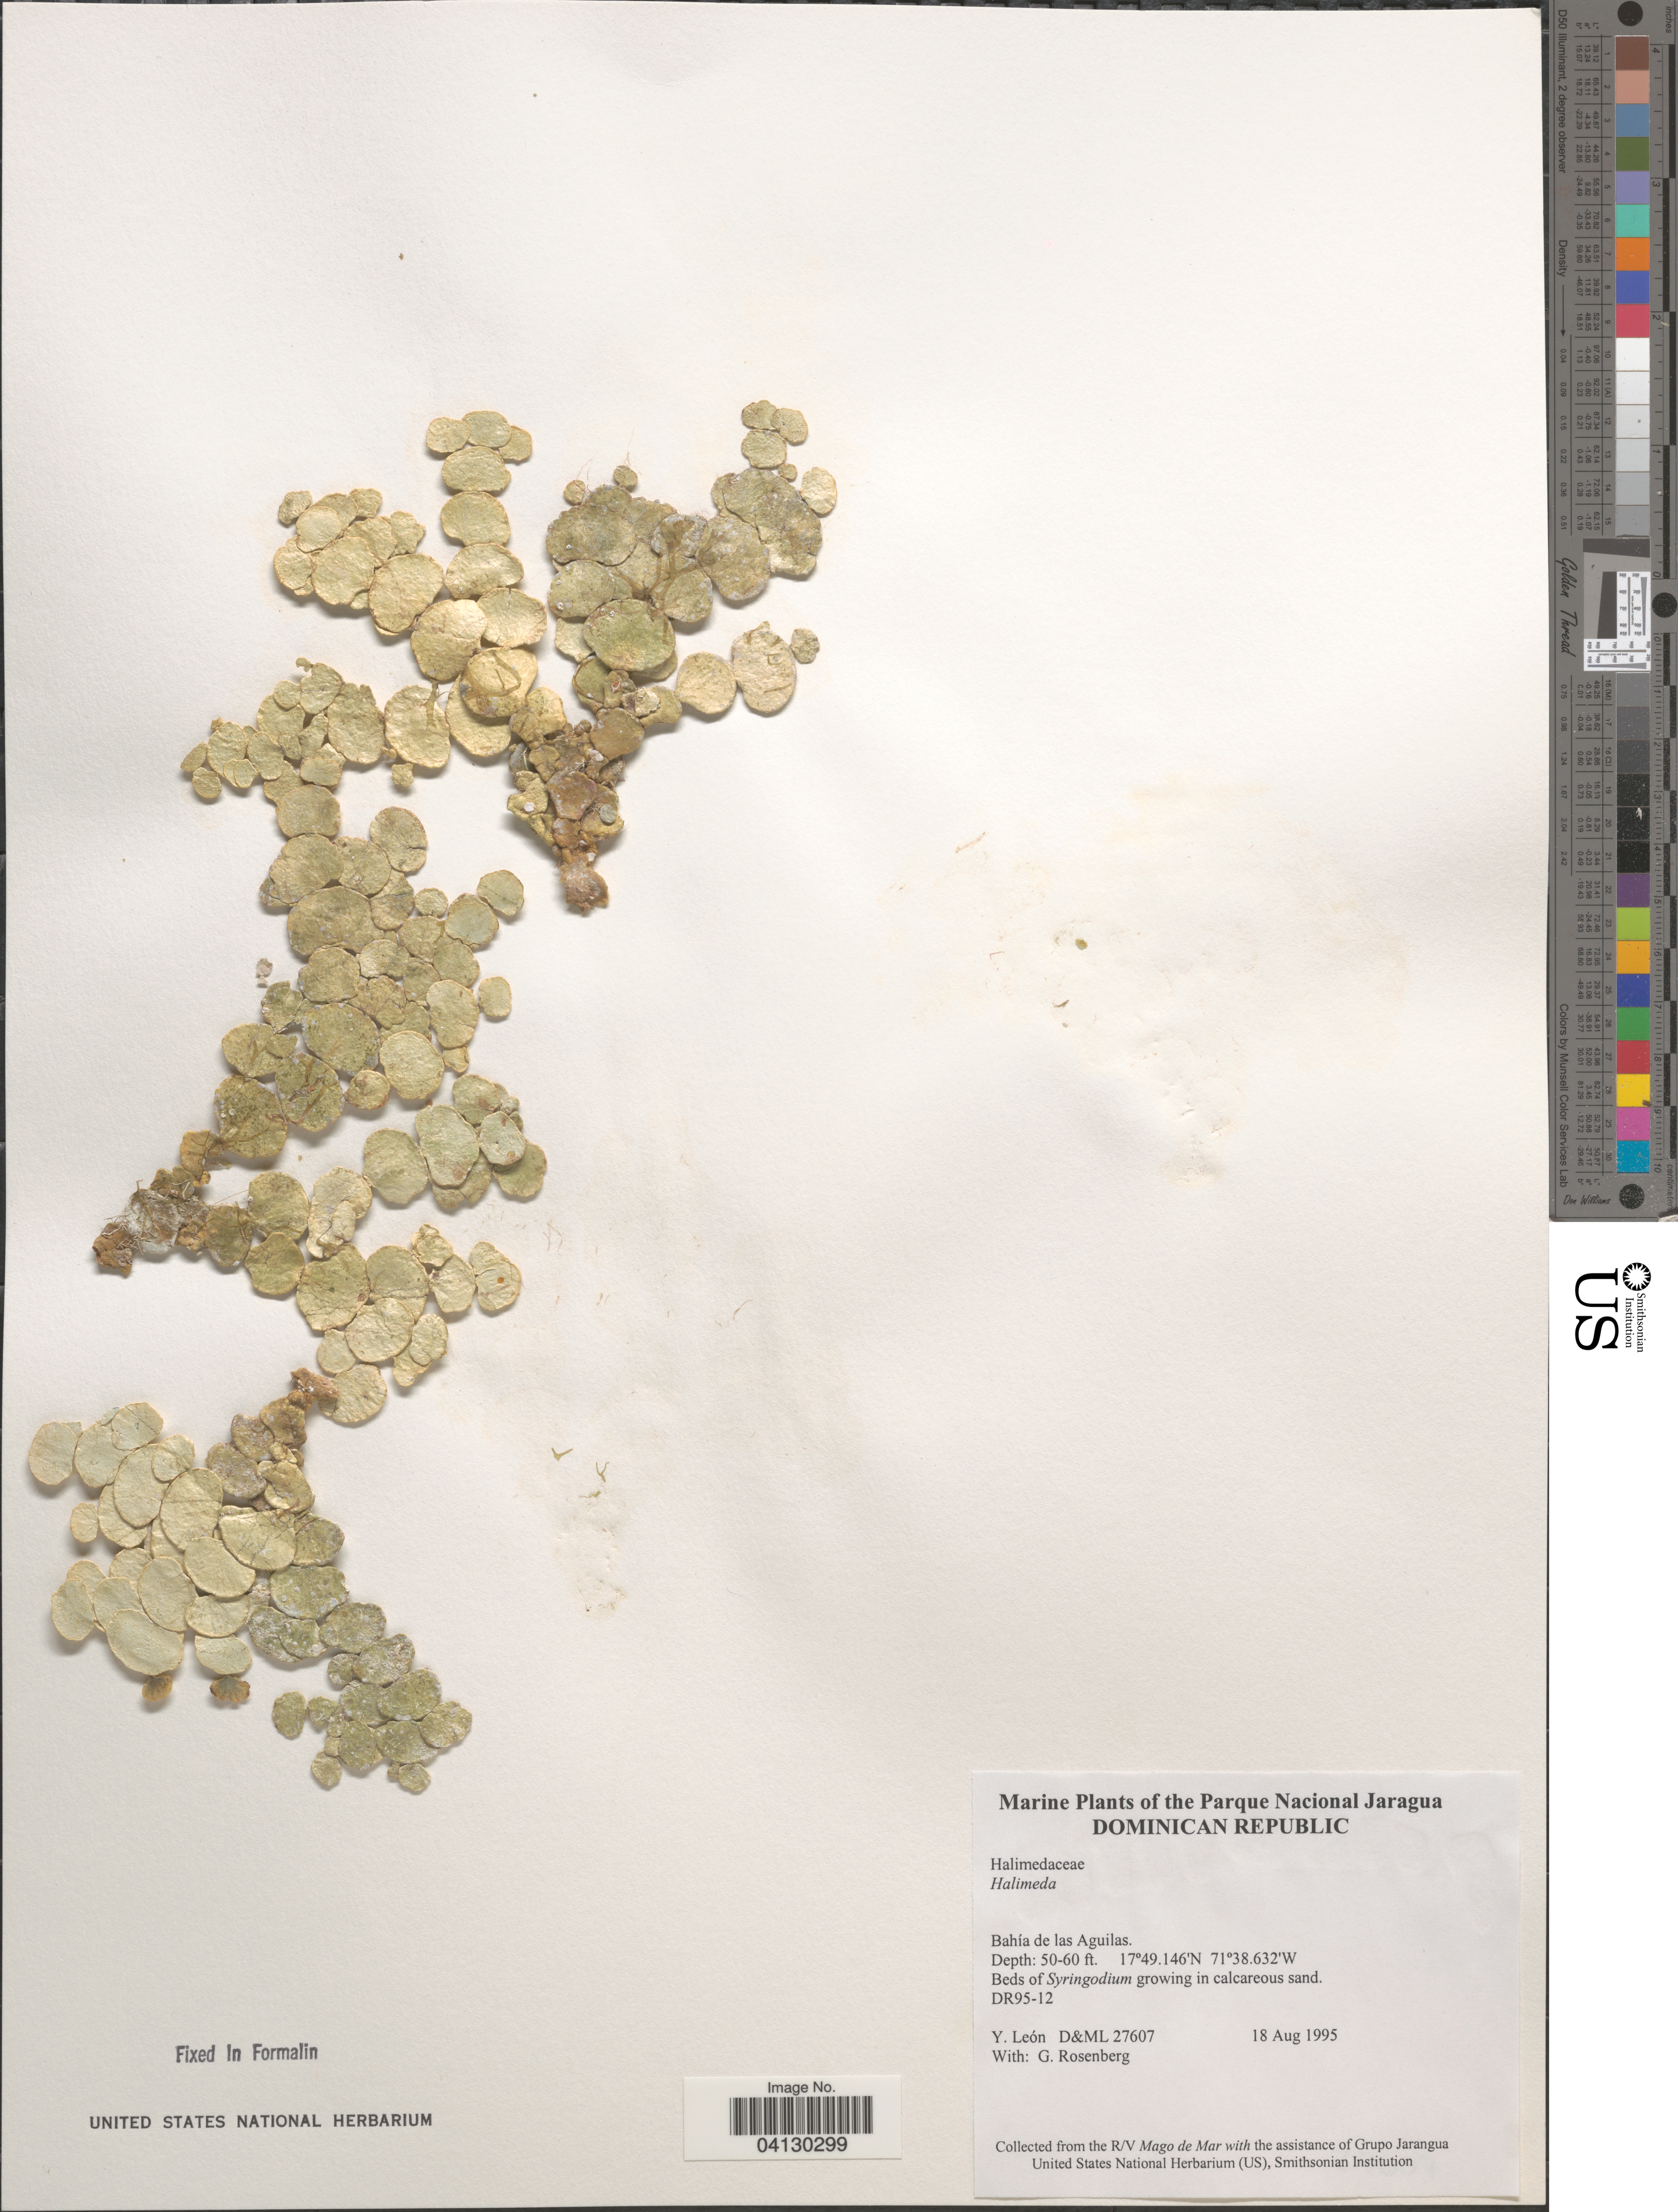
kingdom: Plantae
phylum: Chlorophyta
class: Ulvophyceae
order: Bryopsidales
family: Halimedaceae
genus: Halimeda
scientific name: Halimeda sp.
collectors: Y. León & G. Rosenberg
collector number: D&ML27607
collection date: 1995-08-18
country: Dominican Republic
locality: The Parque Nacional Jaragua. Bahía de las Aguilas.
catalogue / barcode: US 328927